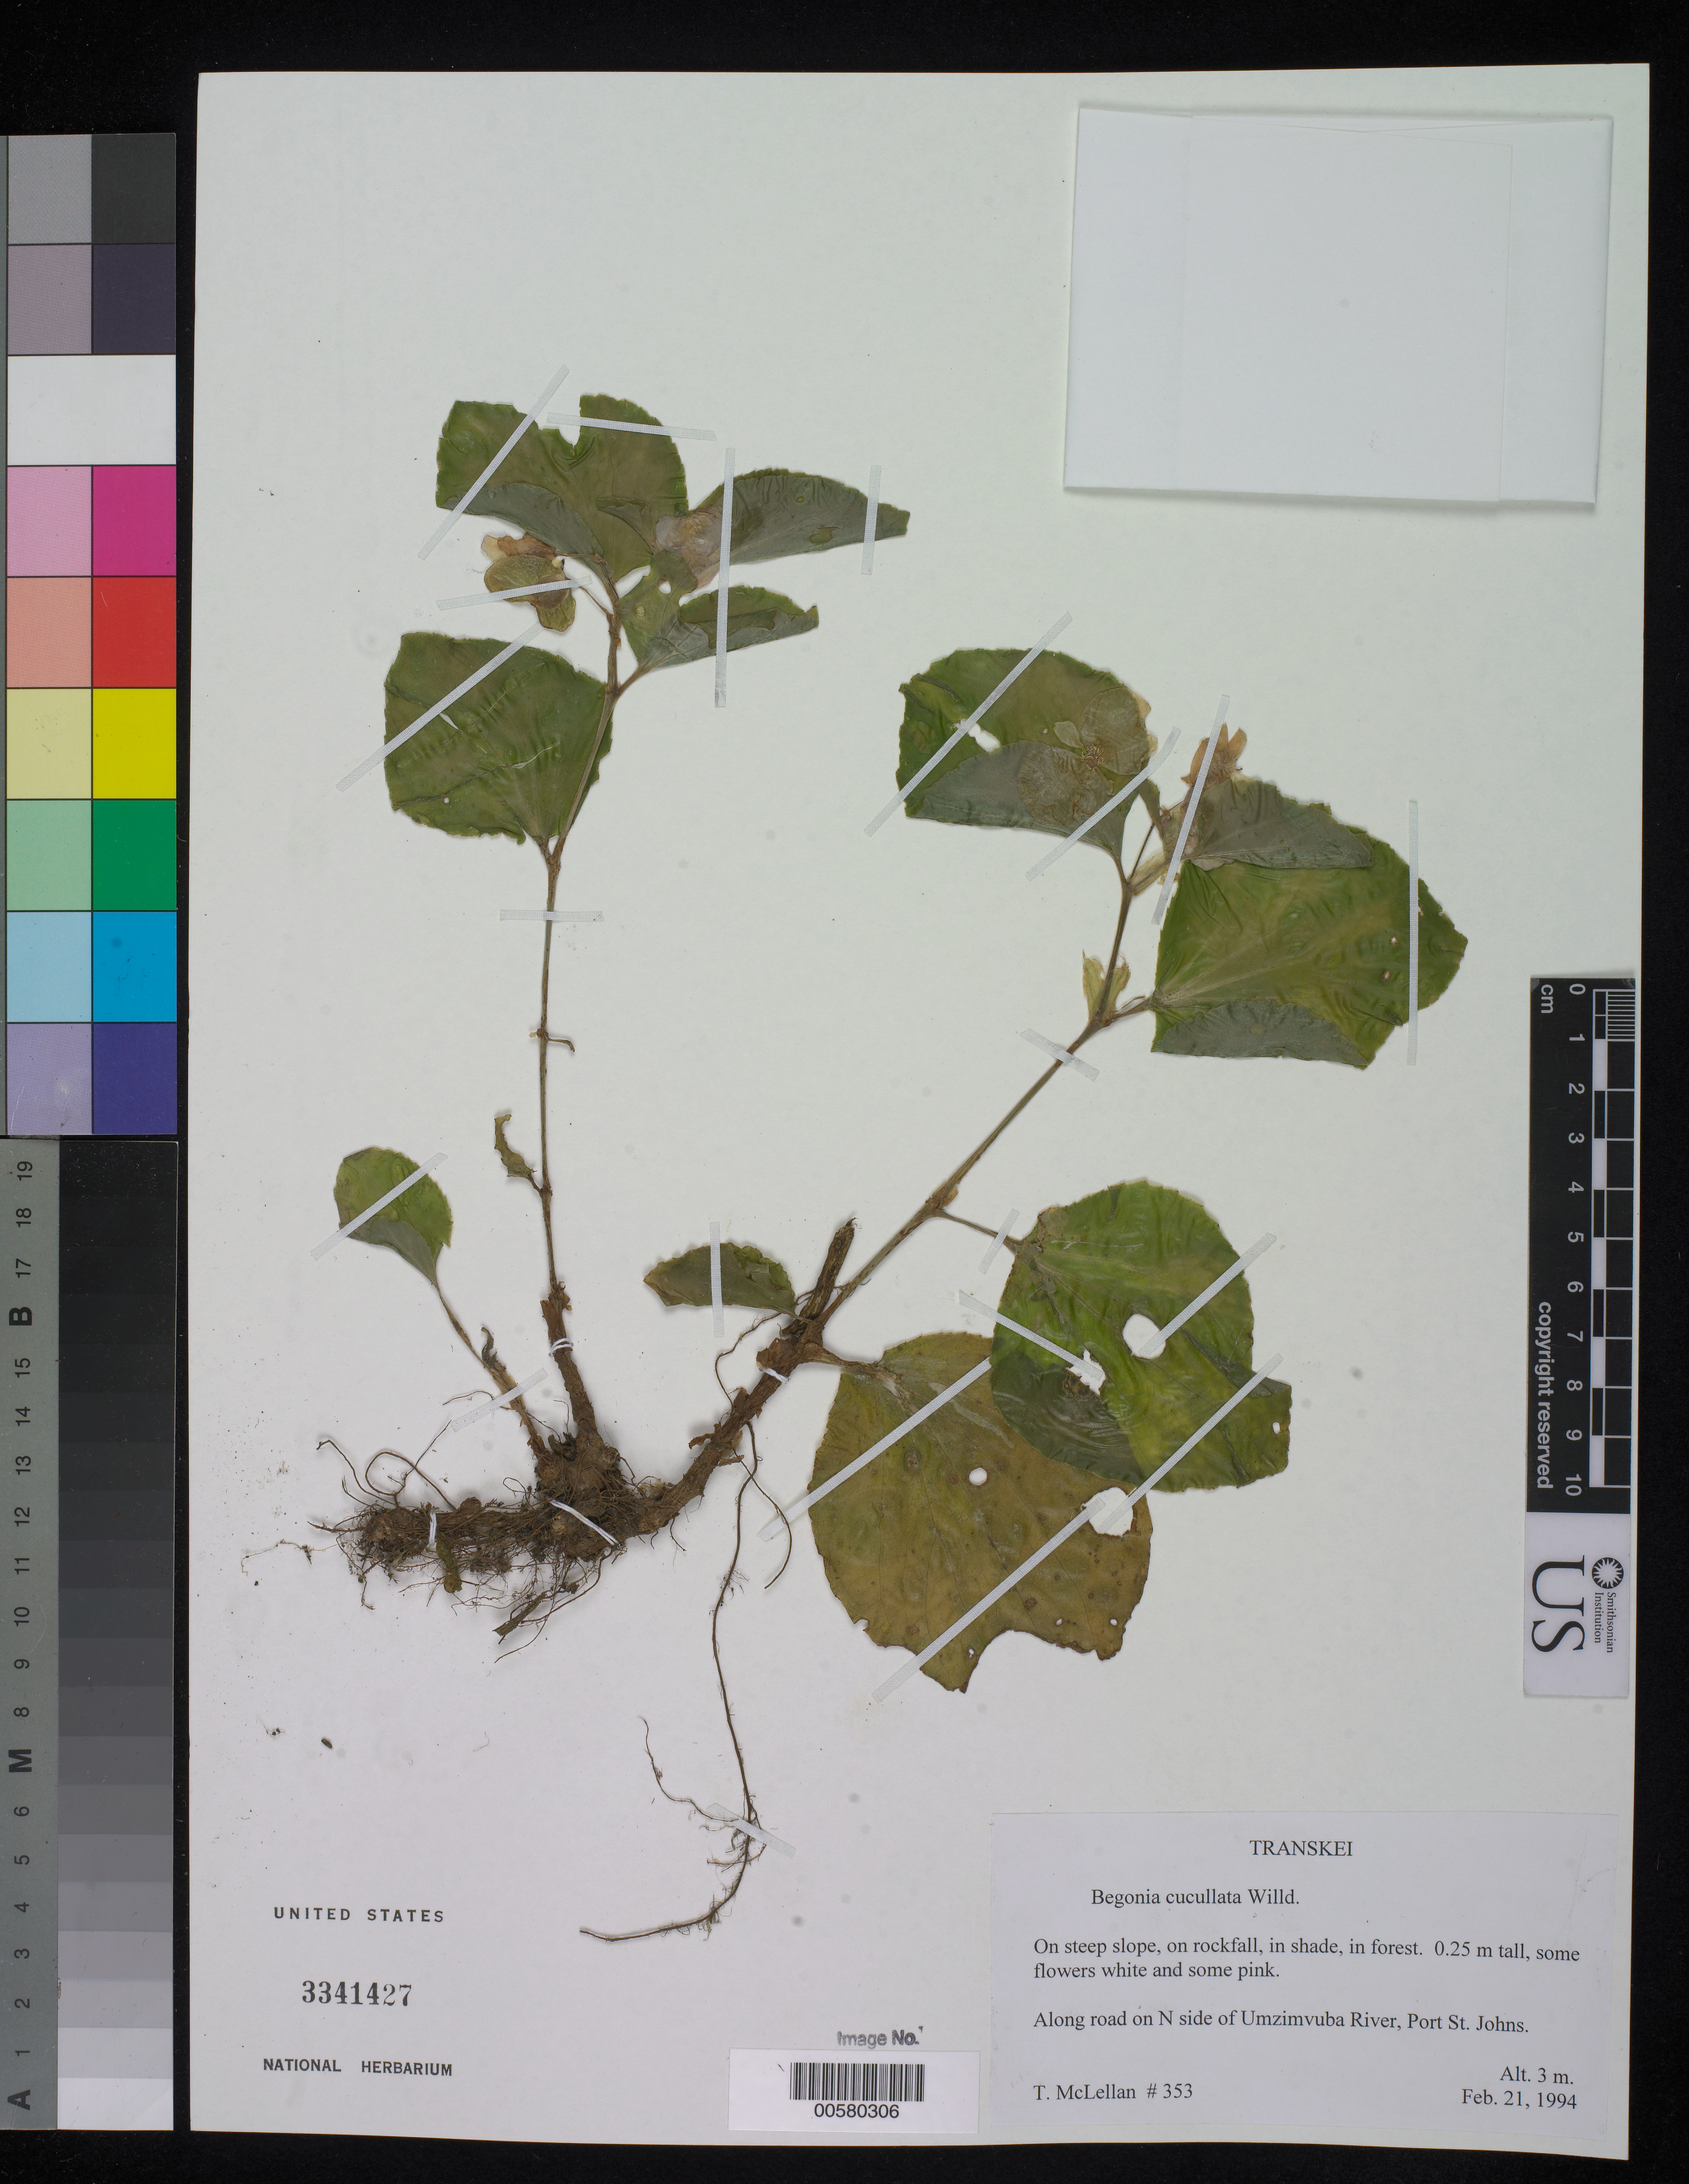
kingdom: Plantae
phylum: Tracheophyta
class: Magnoliopsida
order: Cucurbitales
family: Begoniaceae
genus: Begonia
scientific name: Begonia cucullata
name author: Willd.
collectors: T. Mclellan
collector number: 353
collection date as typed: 21 Feb 1994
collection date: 1994-02-21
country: South Africa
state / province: Eastern Cape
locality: Transkei, n side of umzimbuba river, port st. john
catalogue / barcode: US 3341427